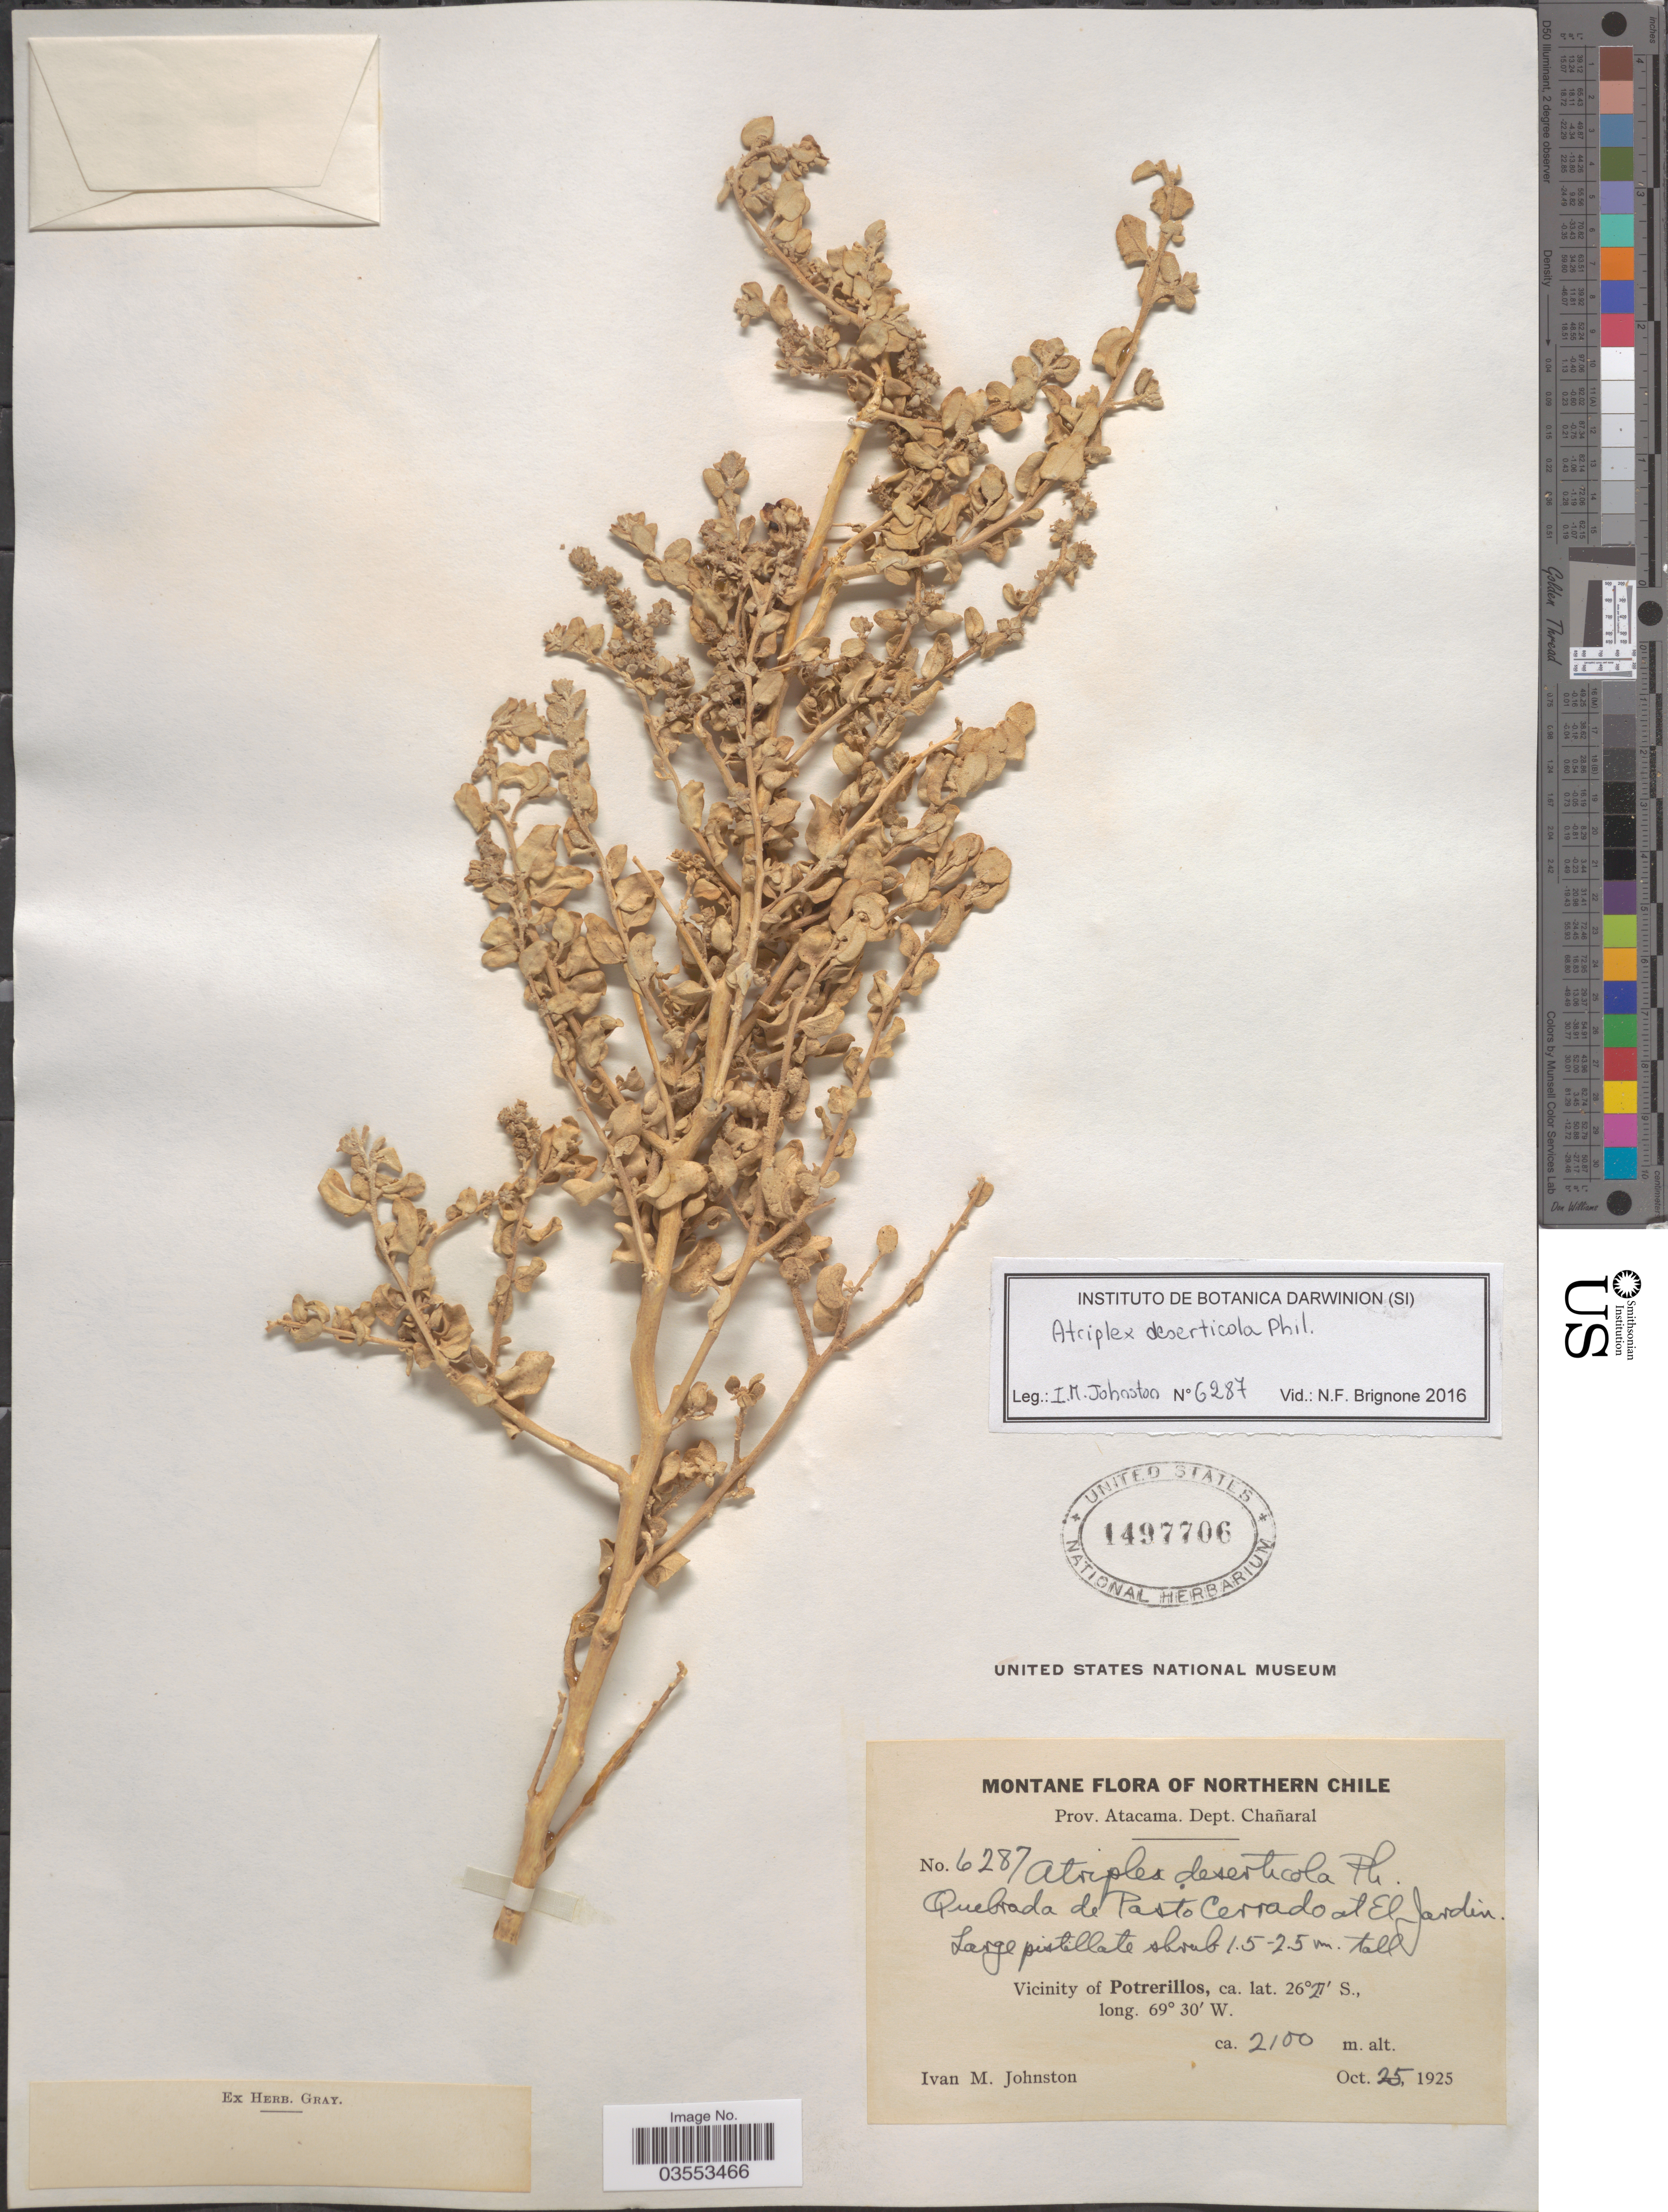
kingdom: Plantae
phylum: Tracheophyta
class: Magnoliopsida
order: Caryophyllales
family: Amaranthaceae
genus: Atriplex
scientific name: Atriplex deserticola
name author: Phil.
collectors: I.M. Johnston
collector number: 6287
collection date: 1925-10-25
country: Chile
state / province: Atacama (III)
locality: Montane of Northern Chile. Dept. Dept. Chañaral. Quebrada de Pasto Cerrado at El Jardin. Vicinity of Potrerillos.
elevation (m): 2100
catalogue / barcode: US 1497706